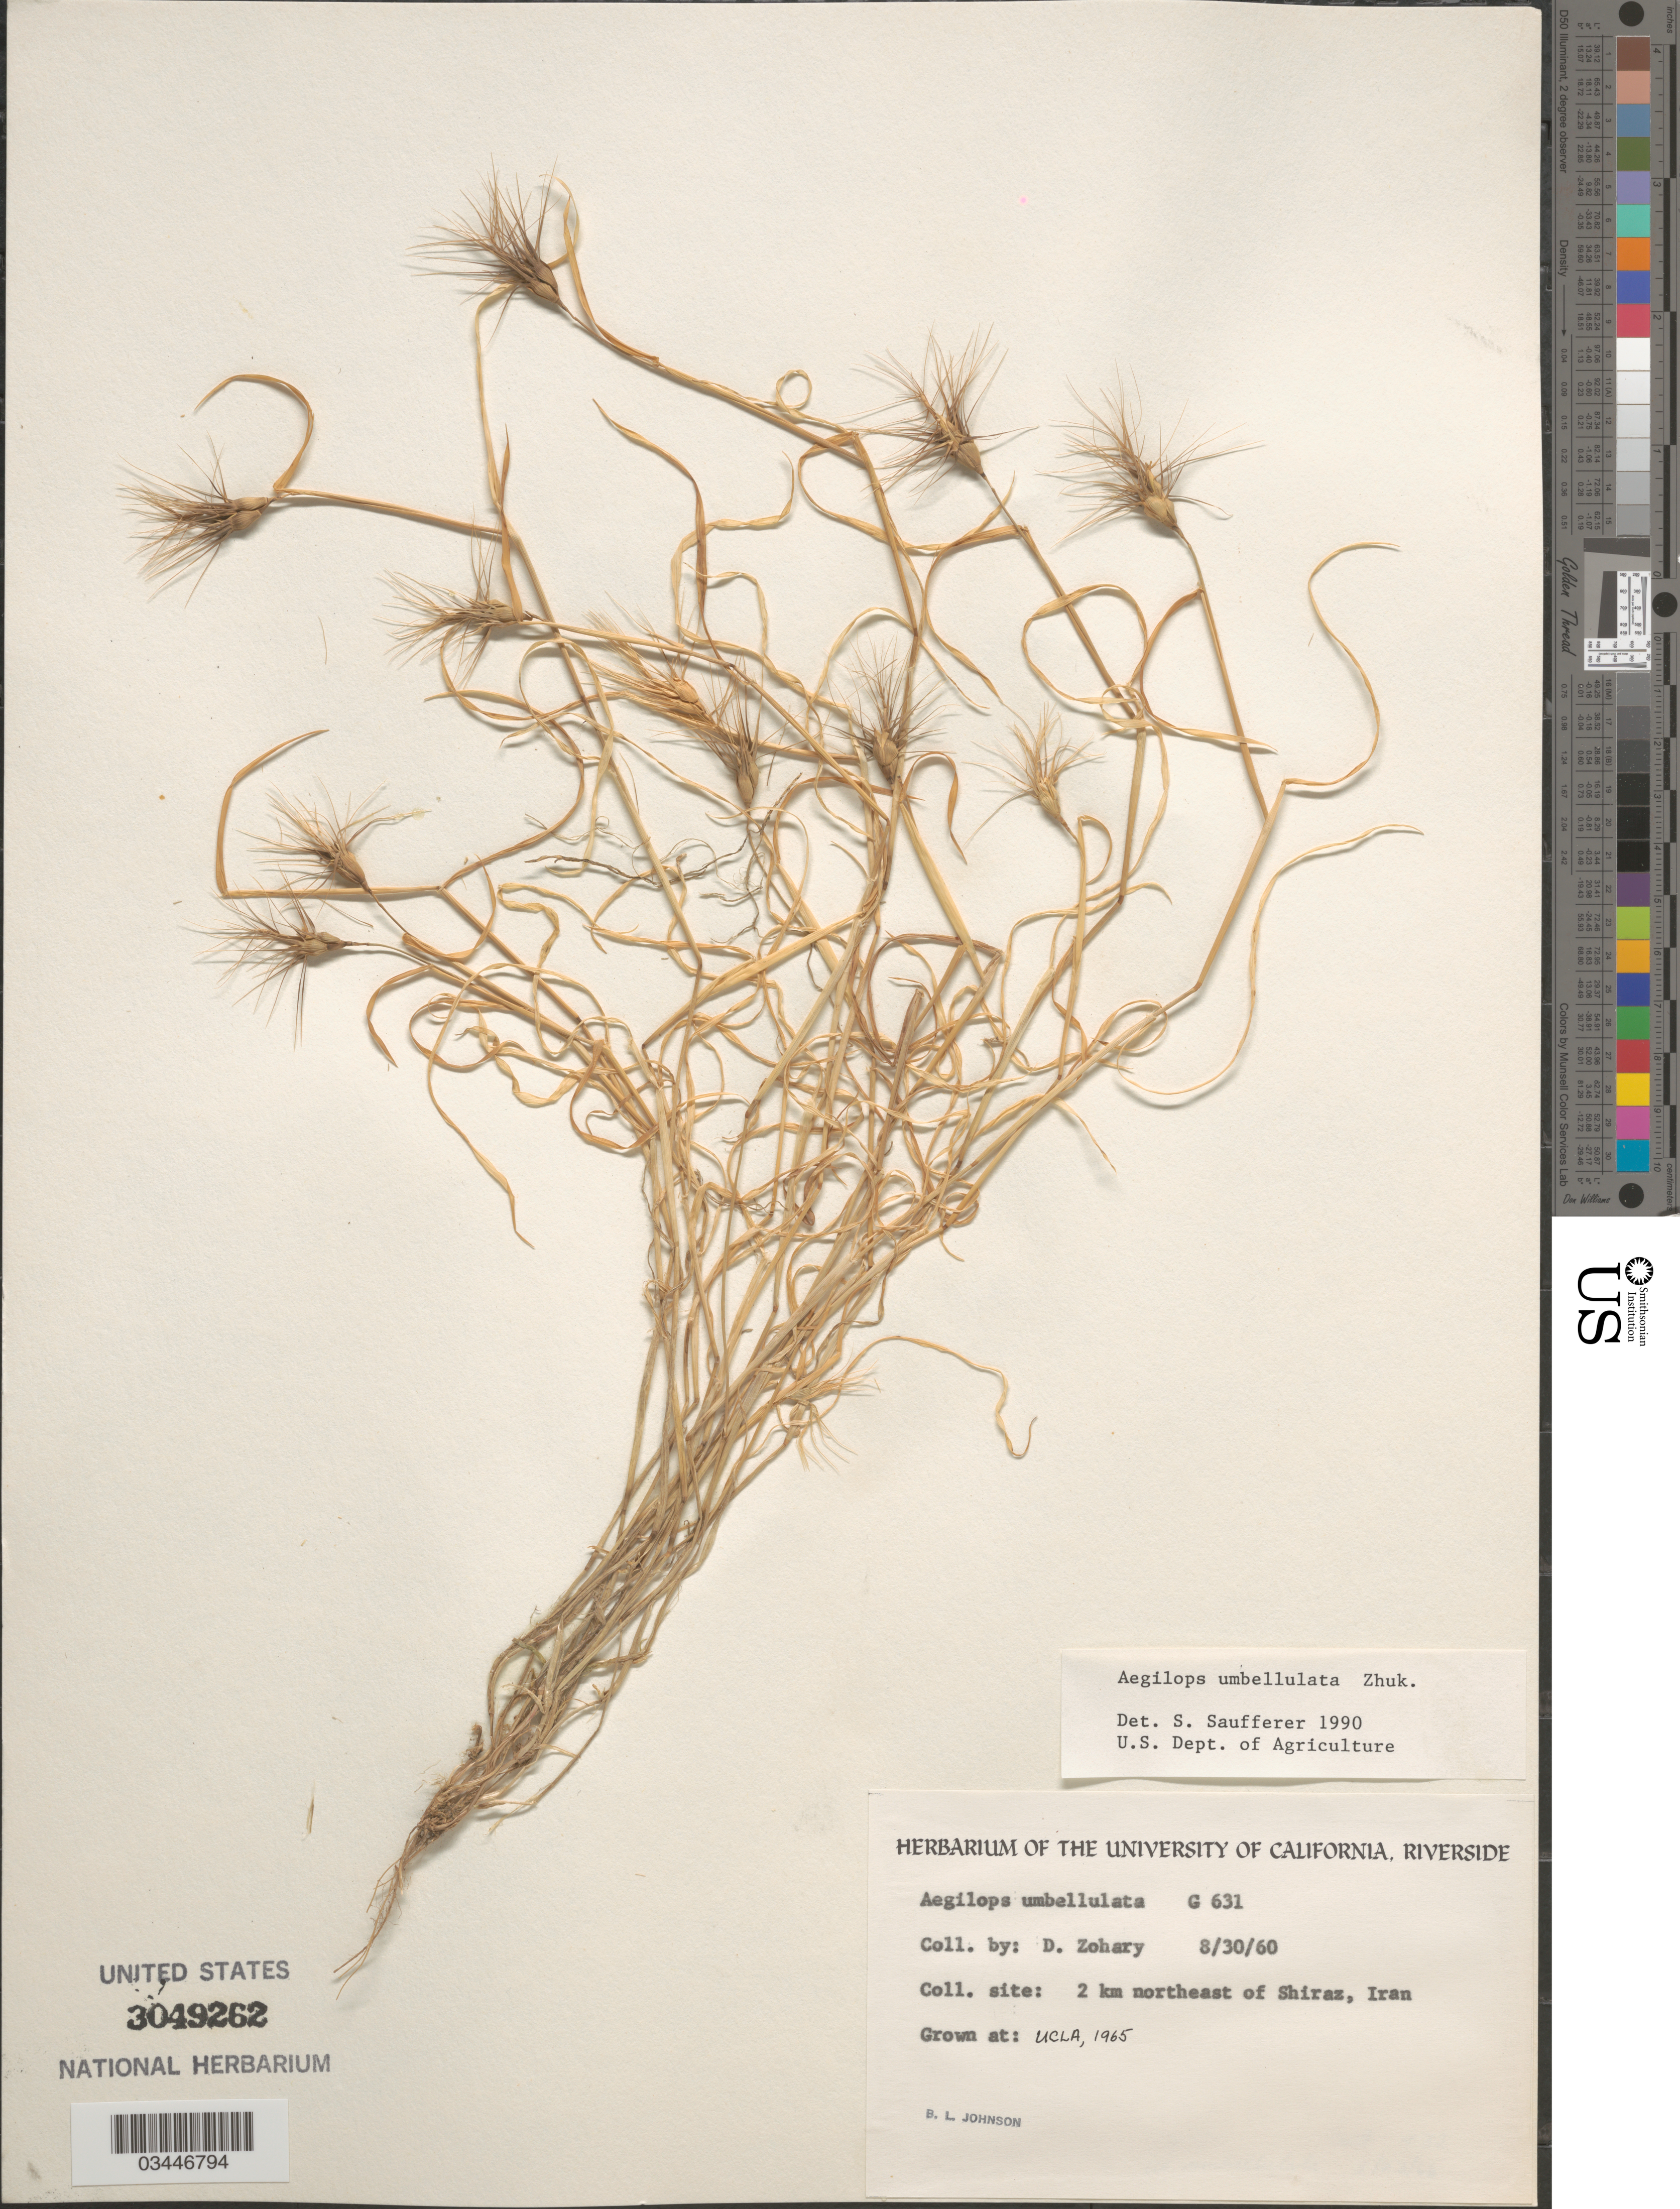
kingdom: Plantae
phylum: Tracheophyta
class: Liliopsida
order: Poales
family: Poaceae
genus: Aegilops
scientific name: Aegilops umbellulata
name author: Zhuk.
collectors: B. Johnson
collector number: G631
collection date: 1965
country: United States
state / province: California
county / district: Los Angeles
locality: UCLA.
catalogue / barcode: US 3049262